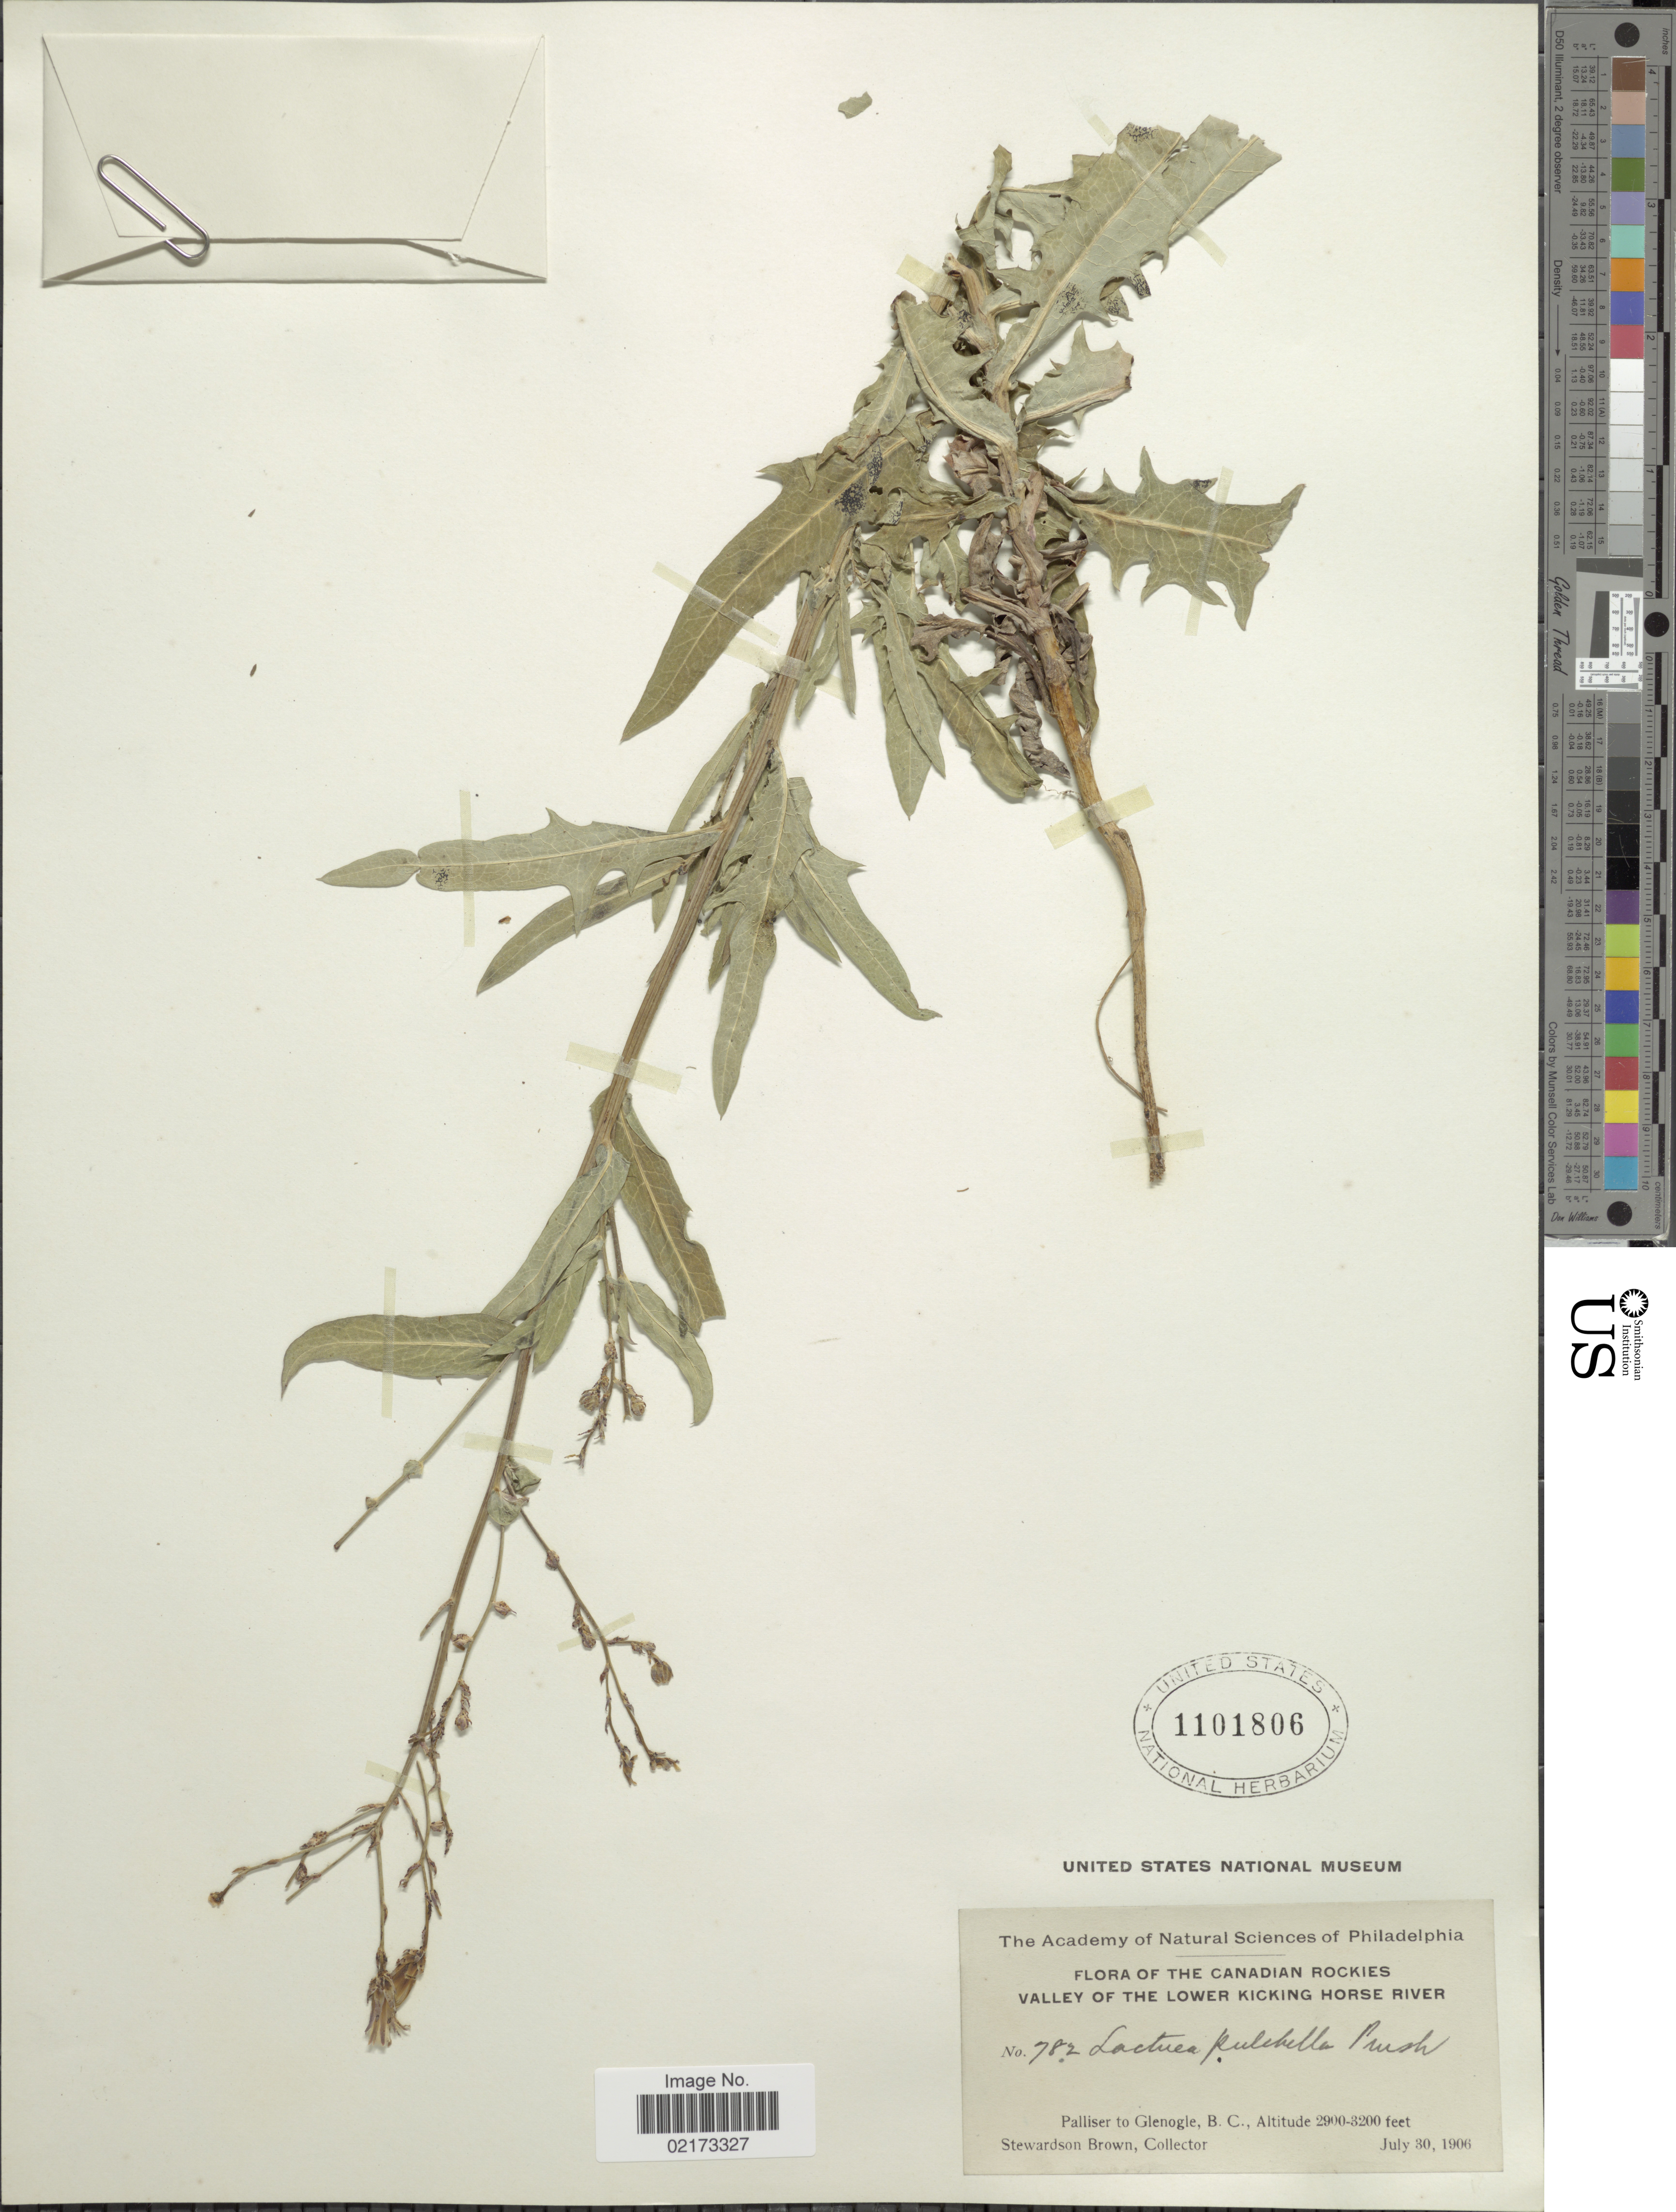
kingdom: Plantae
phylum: Tracheophyta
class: Magnoliopsida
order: Asterales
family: Asteraceae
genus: Lactuca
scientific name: Lactuca tatarica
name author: (L.) C.A. Mey.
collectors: S. Brown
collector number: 782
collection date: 1906-07-30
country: Canada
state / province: British Columbia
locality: Canadian Rockies, Valley of the Lower Kicking Horse River, Palliser to Glenogle, B. C.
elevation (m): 884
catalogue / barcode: US 1101806